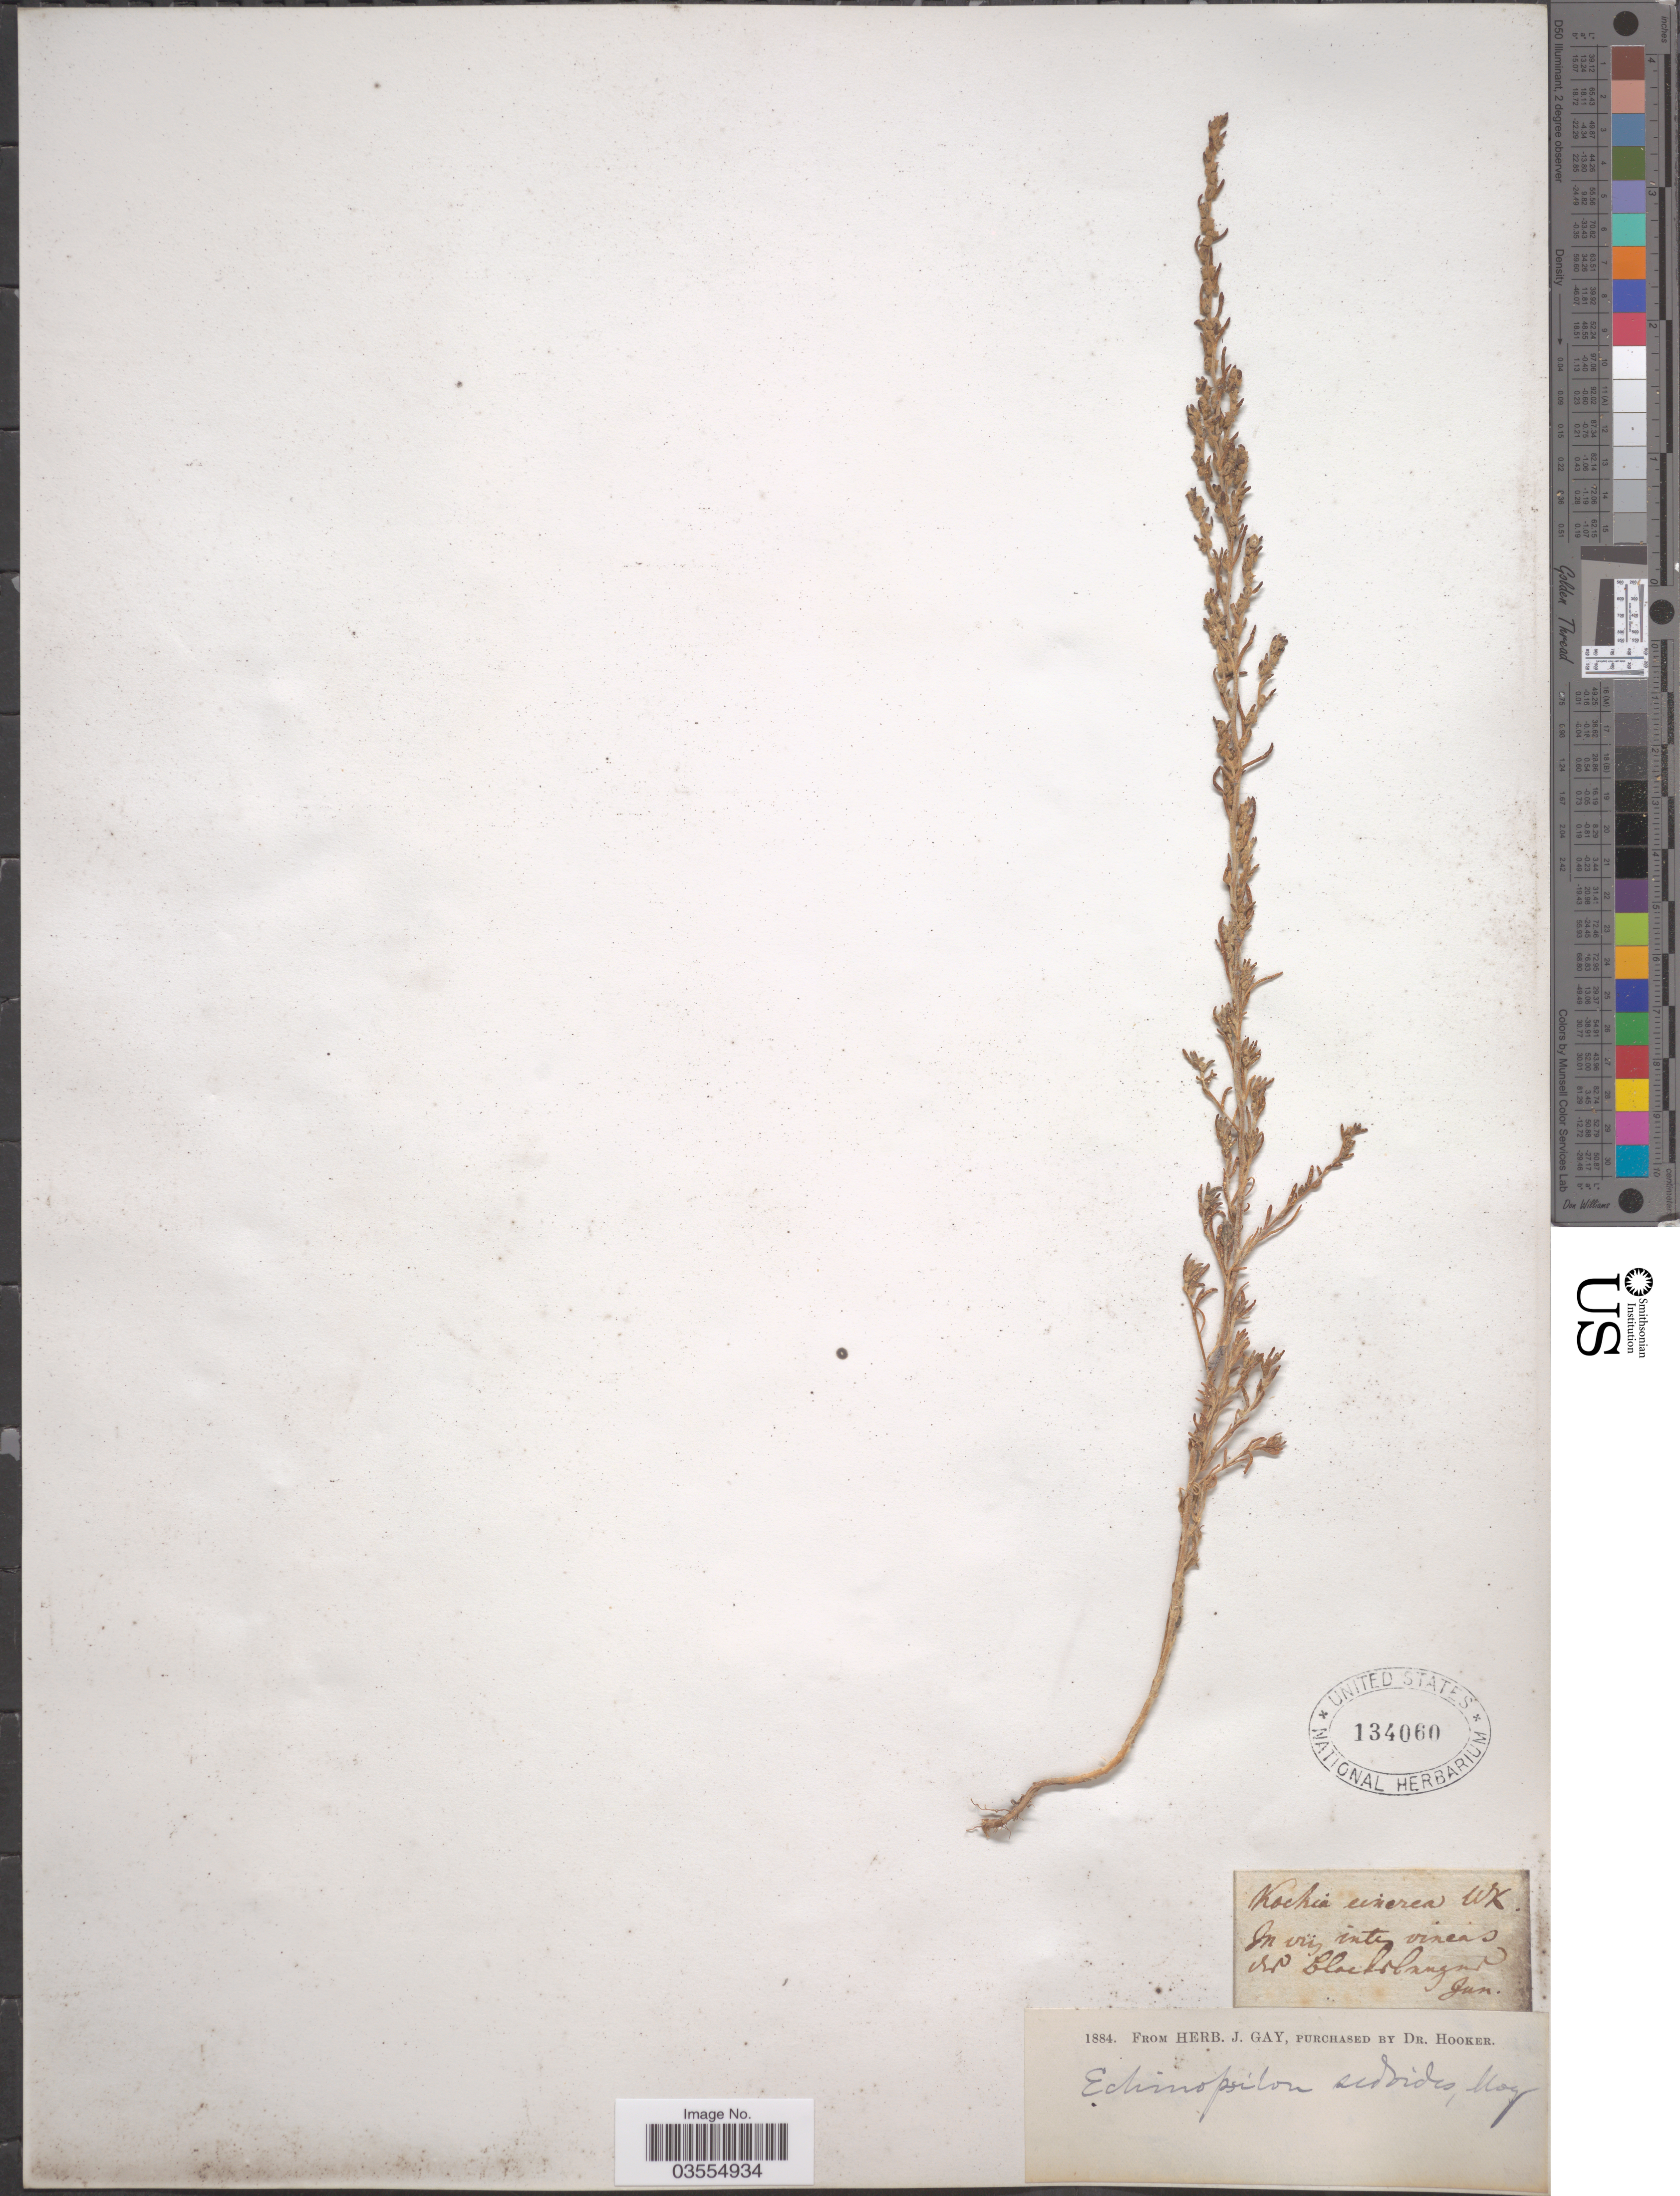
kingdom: Plantae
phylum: Tracheophyta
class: Magnoliopsida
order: Caryophyllales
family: Amaranthaceae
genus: Grubovia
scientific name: Grubovia sedoides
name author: (Pall.) G.L. Chu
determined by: Strong, Mark T., (BOT), Smithsonian Institution - National Museum of Natural History (UNITED STATES)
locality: In viic [interpreted] inte vineas.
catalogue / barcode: US 134060